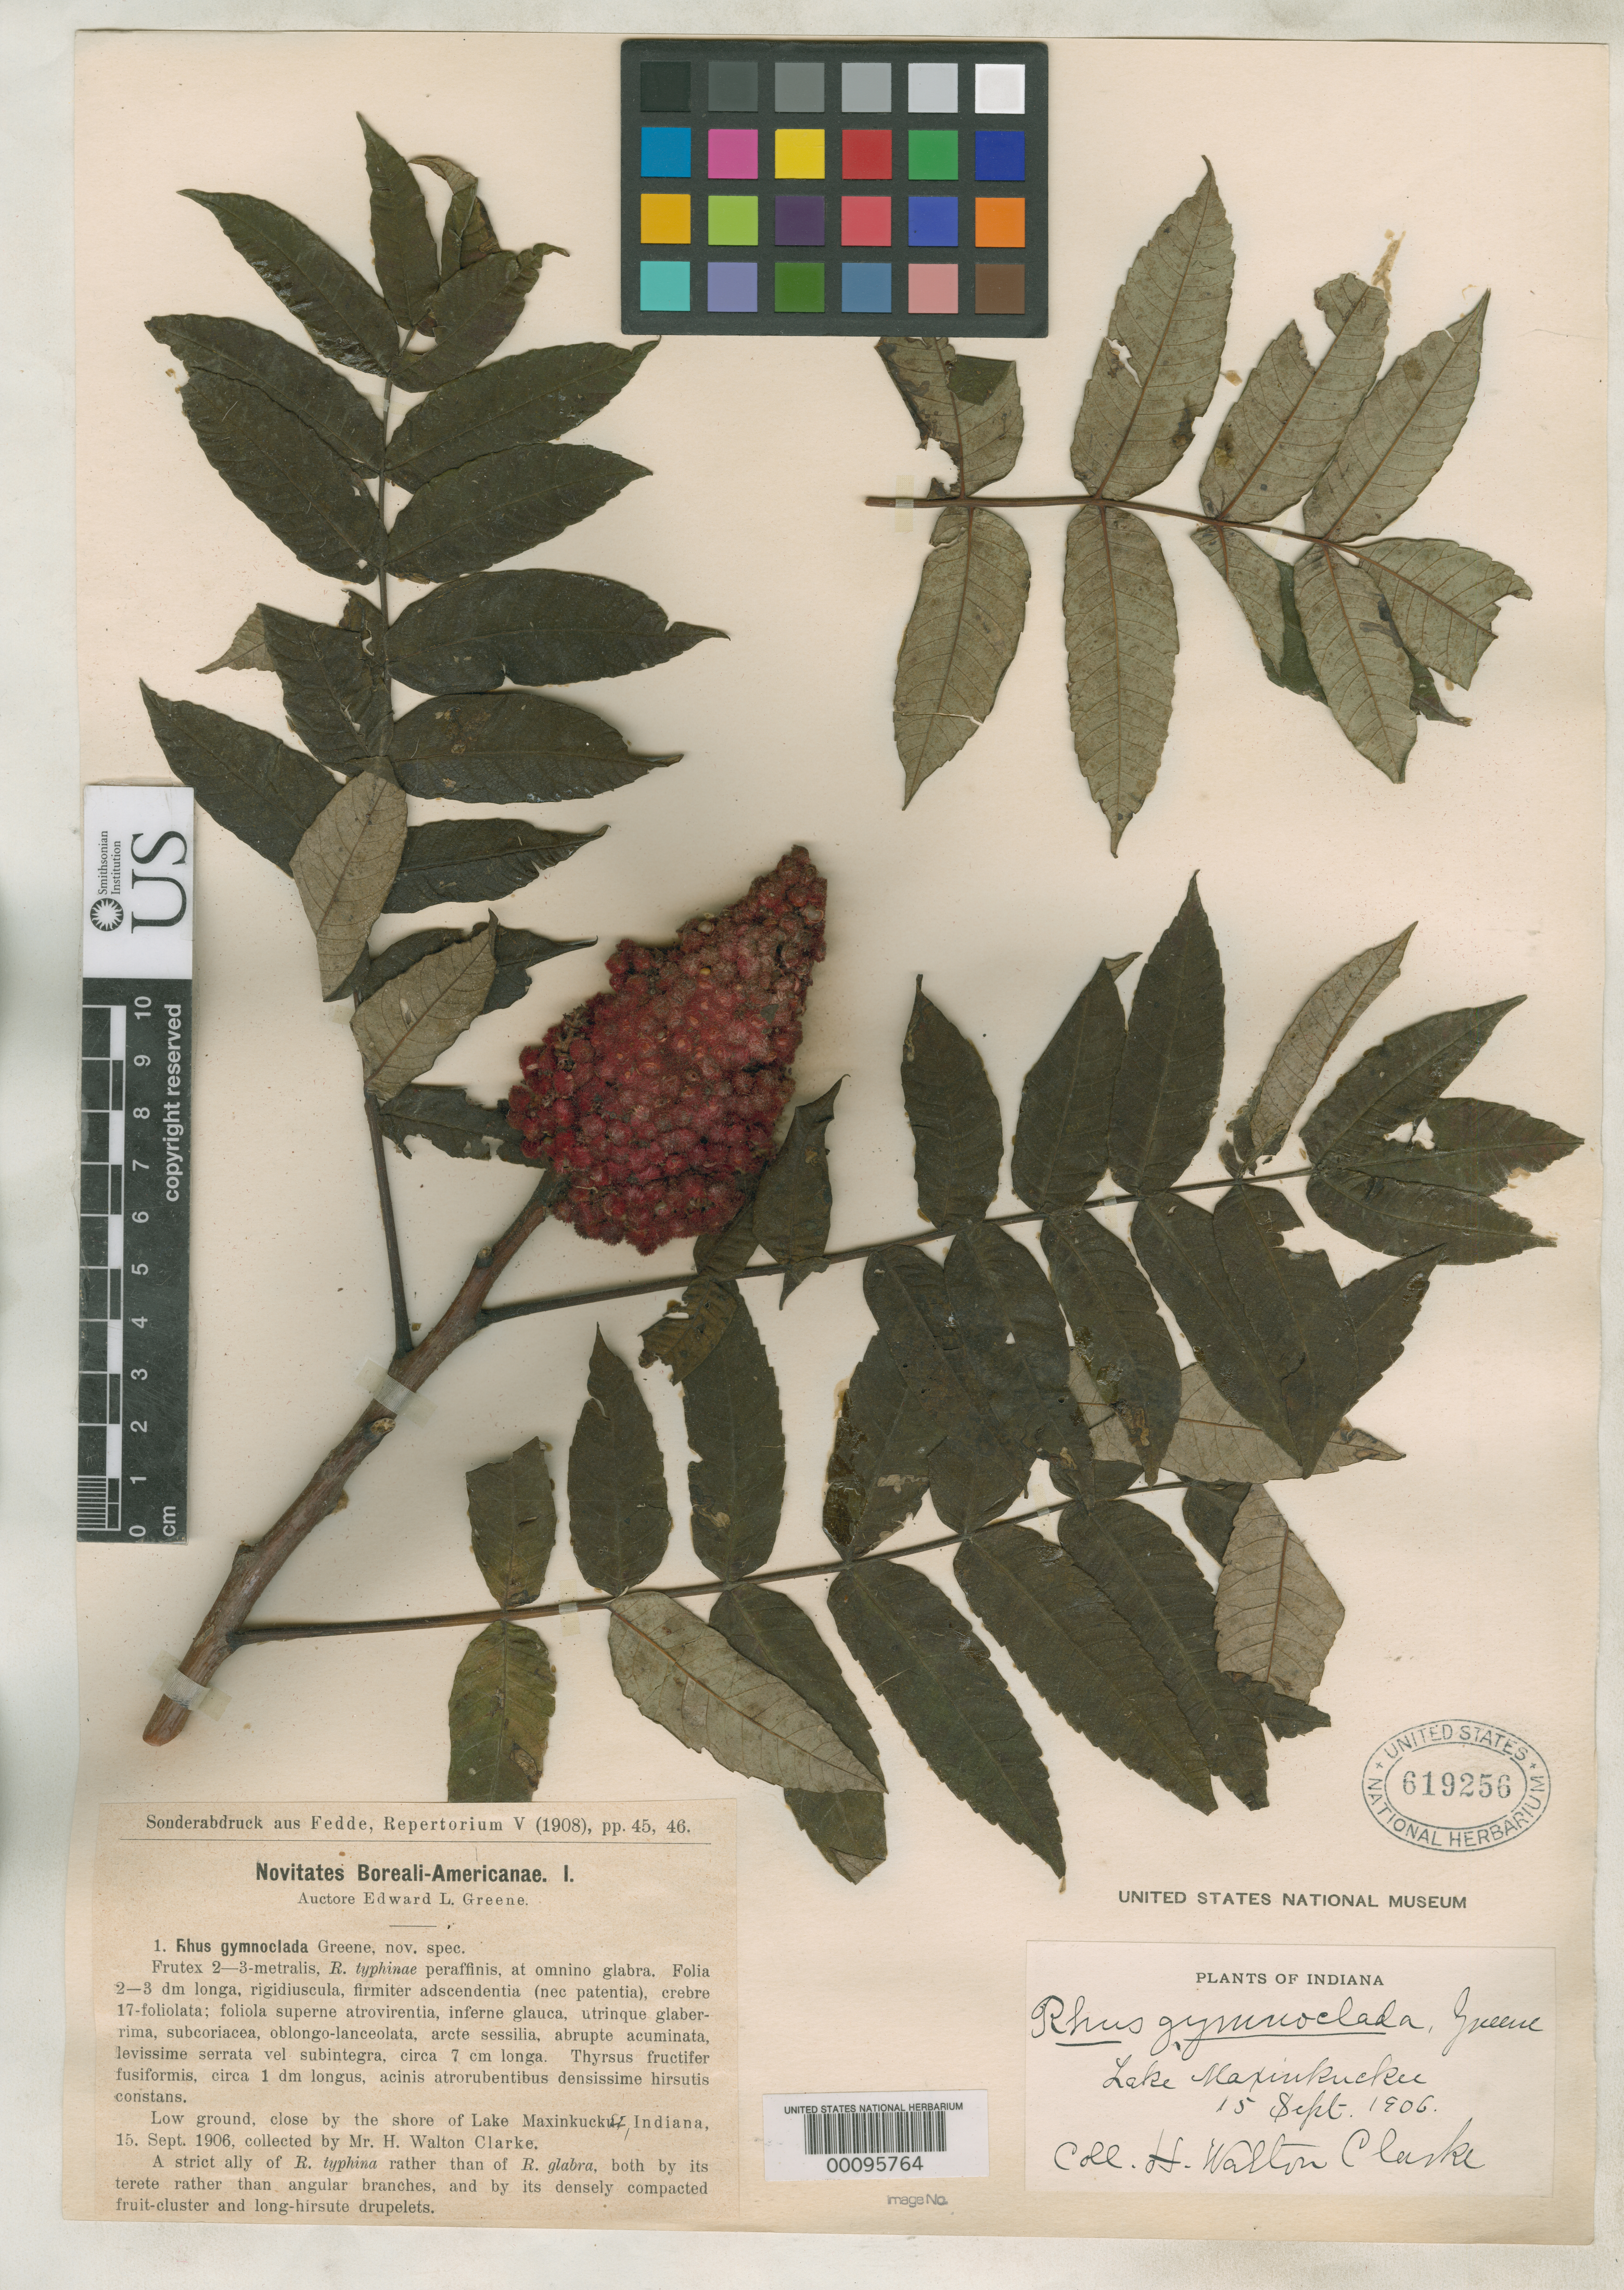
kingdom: Plantae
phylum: Tracheophyta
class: Magnoliopsida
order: Sapindales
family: Anacardiaceae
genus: Rhus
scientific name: Rhus gymnoclada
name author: Greene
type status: Isotype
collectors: H. W. Clarke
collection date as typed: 15 Sep 1906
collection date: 1906-09-15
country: United States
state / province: Indiana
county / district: Marshall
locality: Lake Maxinkuckee.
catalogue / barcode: US 619256